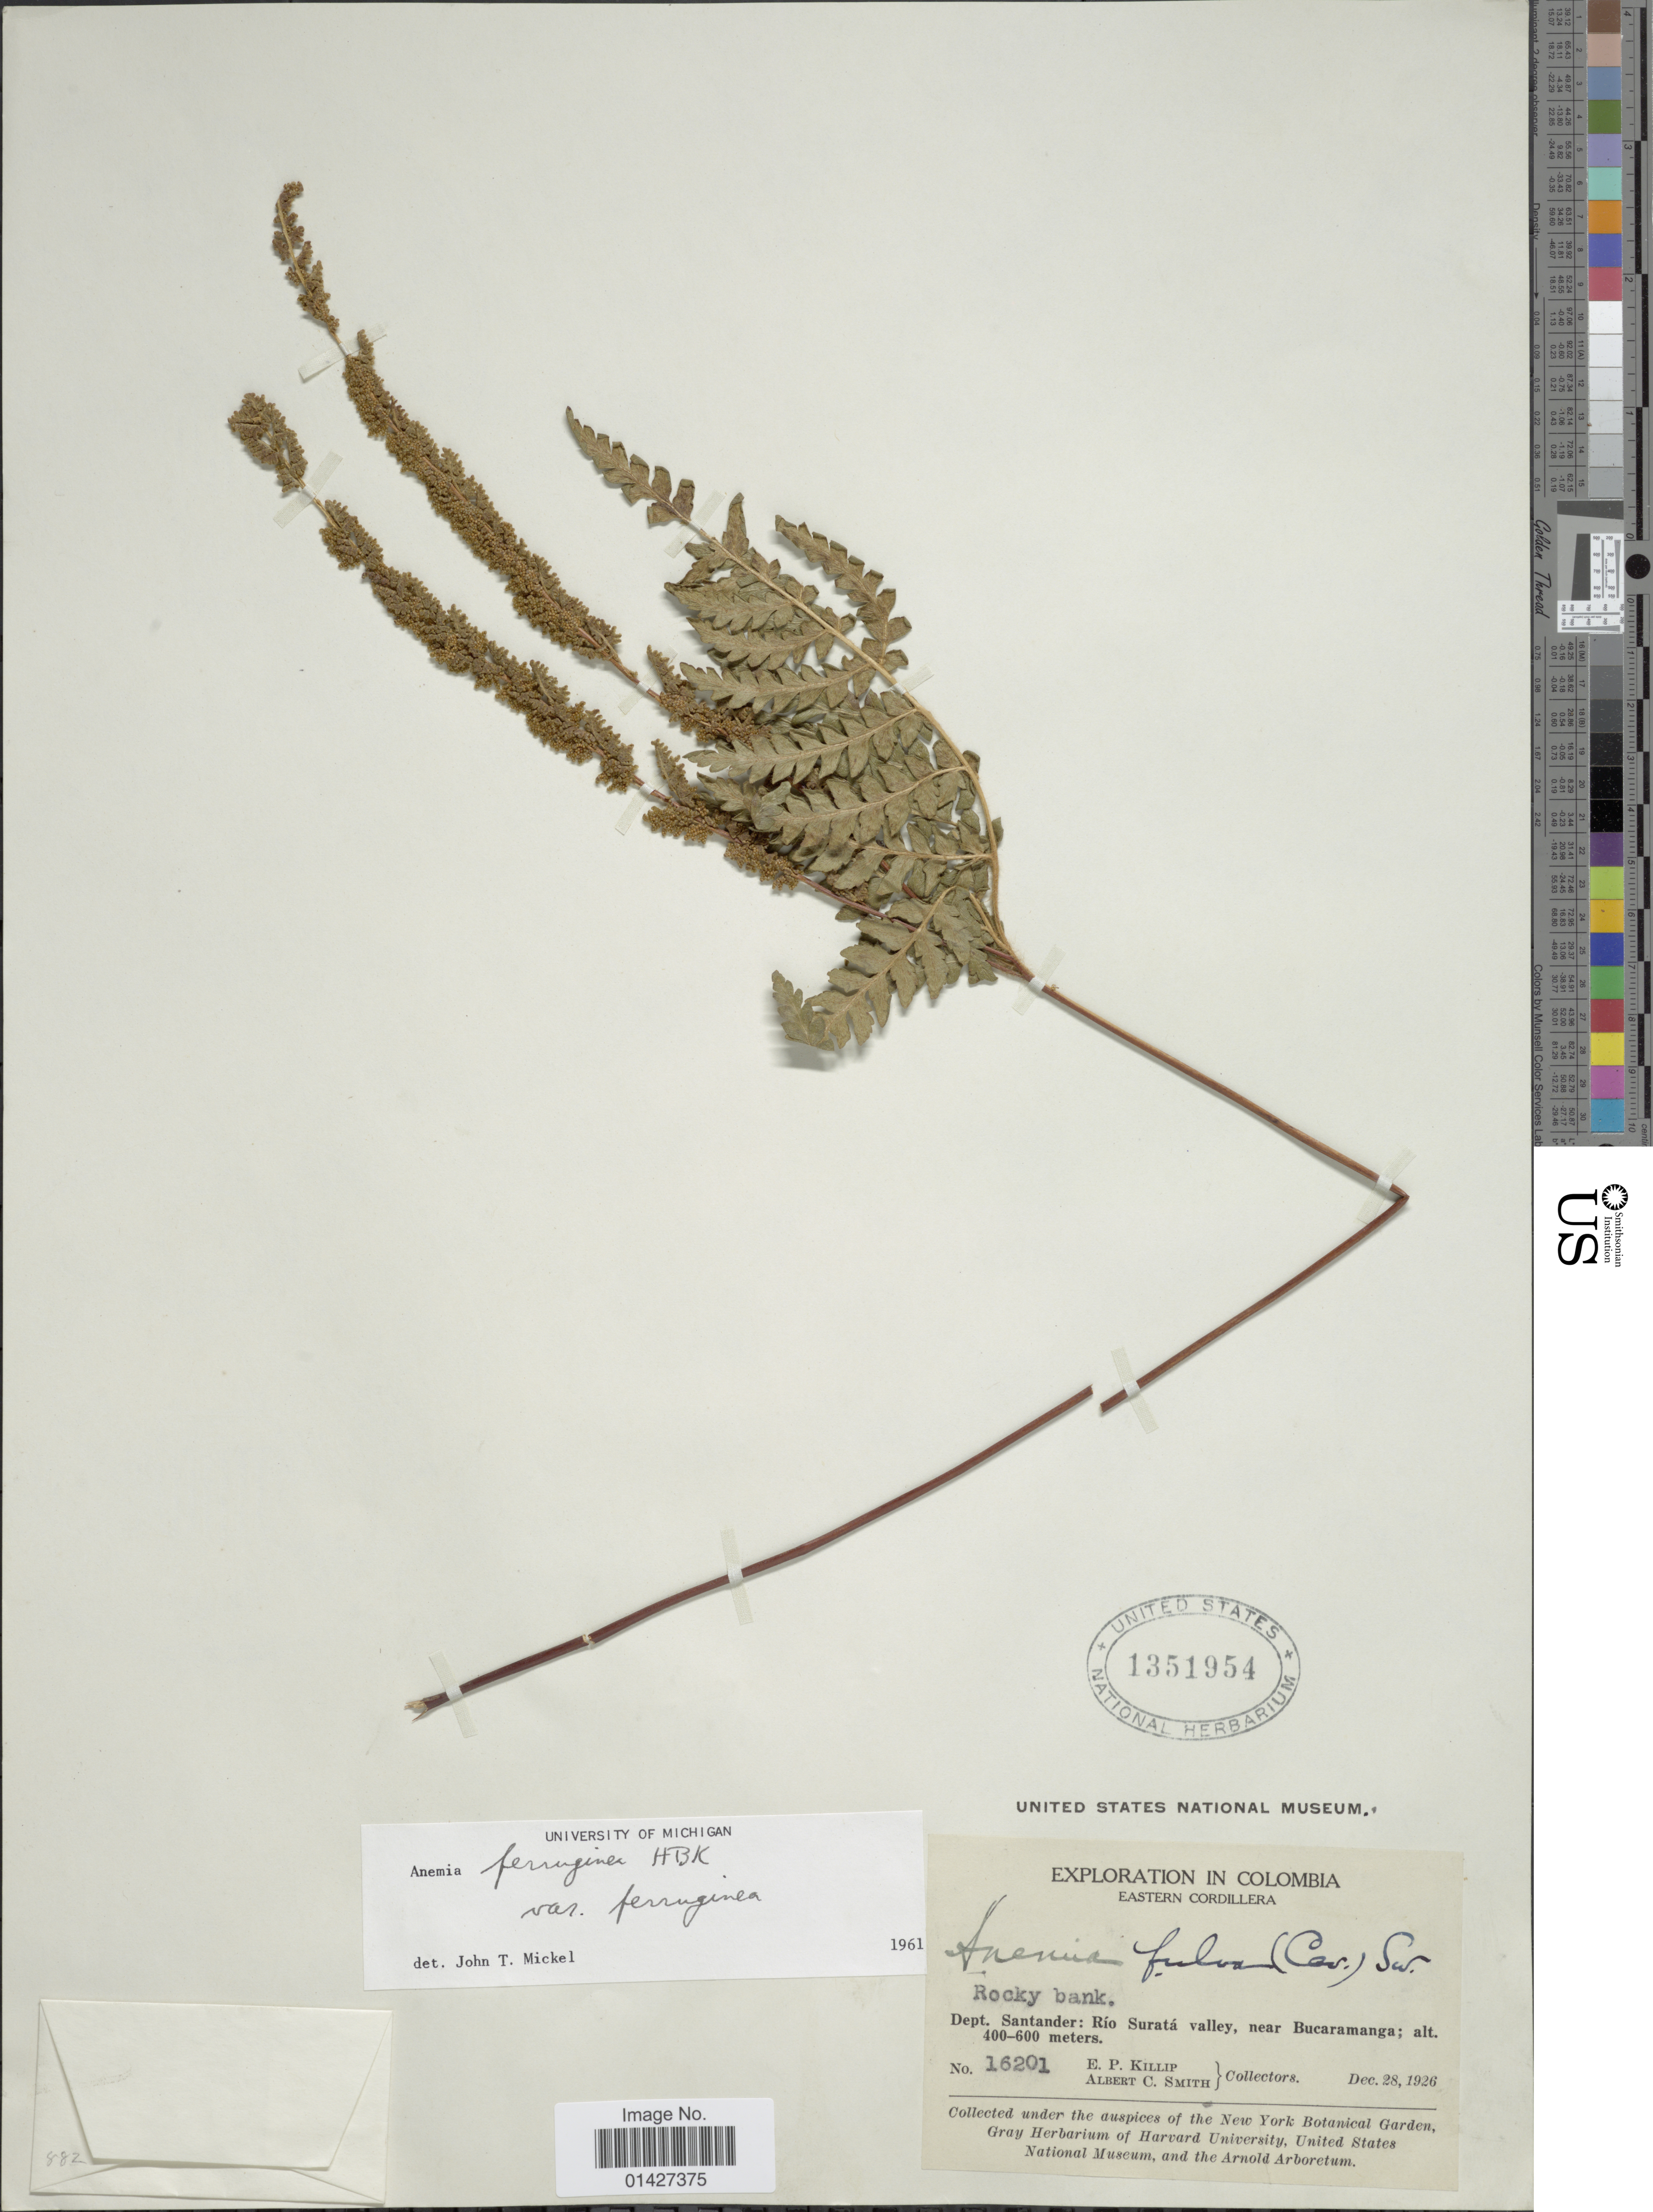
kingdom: Plantae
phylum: Tracheophyta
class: Polypodiopsida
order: Schizaeales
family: Anemiaceae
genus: Anemia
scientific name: Anemia ferruginea var. ferruginea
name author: Kunth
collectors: E. P. Killip & A. C. Smith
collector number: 16201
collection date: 1926-12-28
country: Colombia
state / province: Santander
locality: Eastern Cordillera. Rocky bank. Dept. Santander; Río Suratá valley, near Bucaramanga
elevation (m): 400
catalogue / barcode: US 1351954